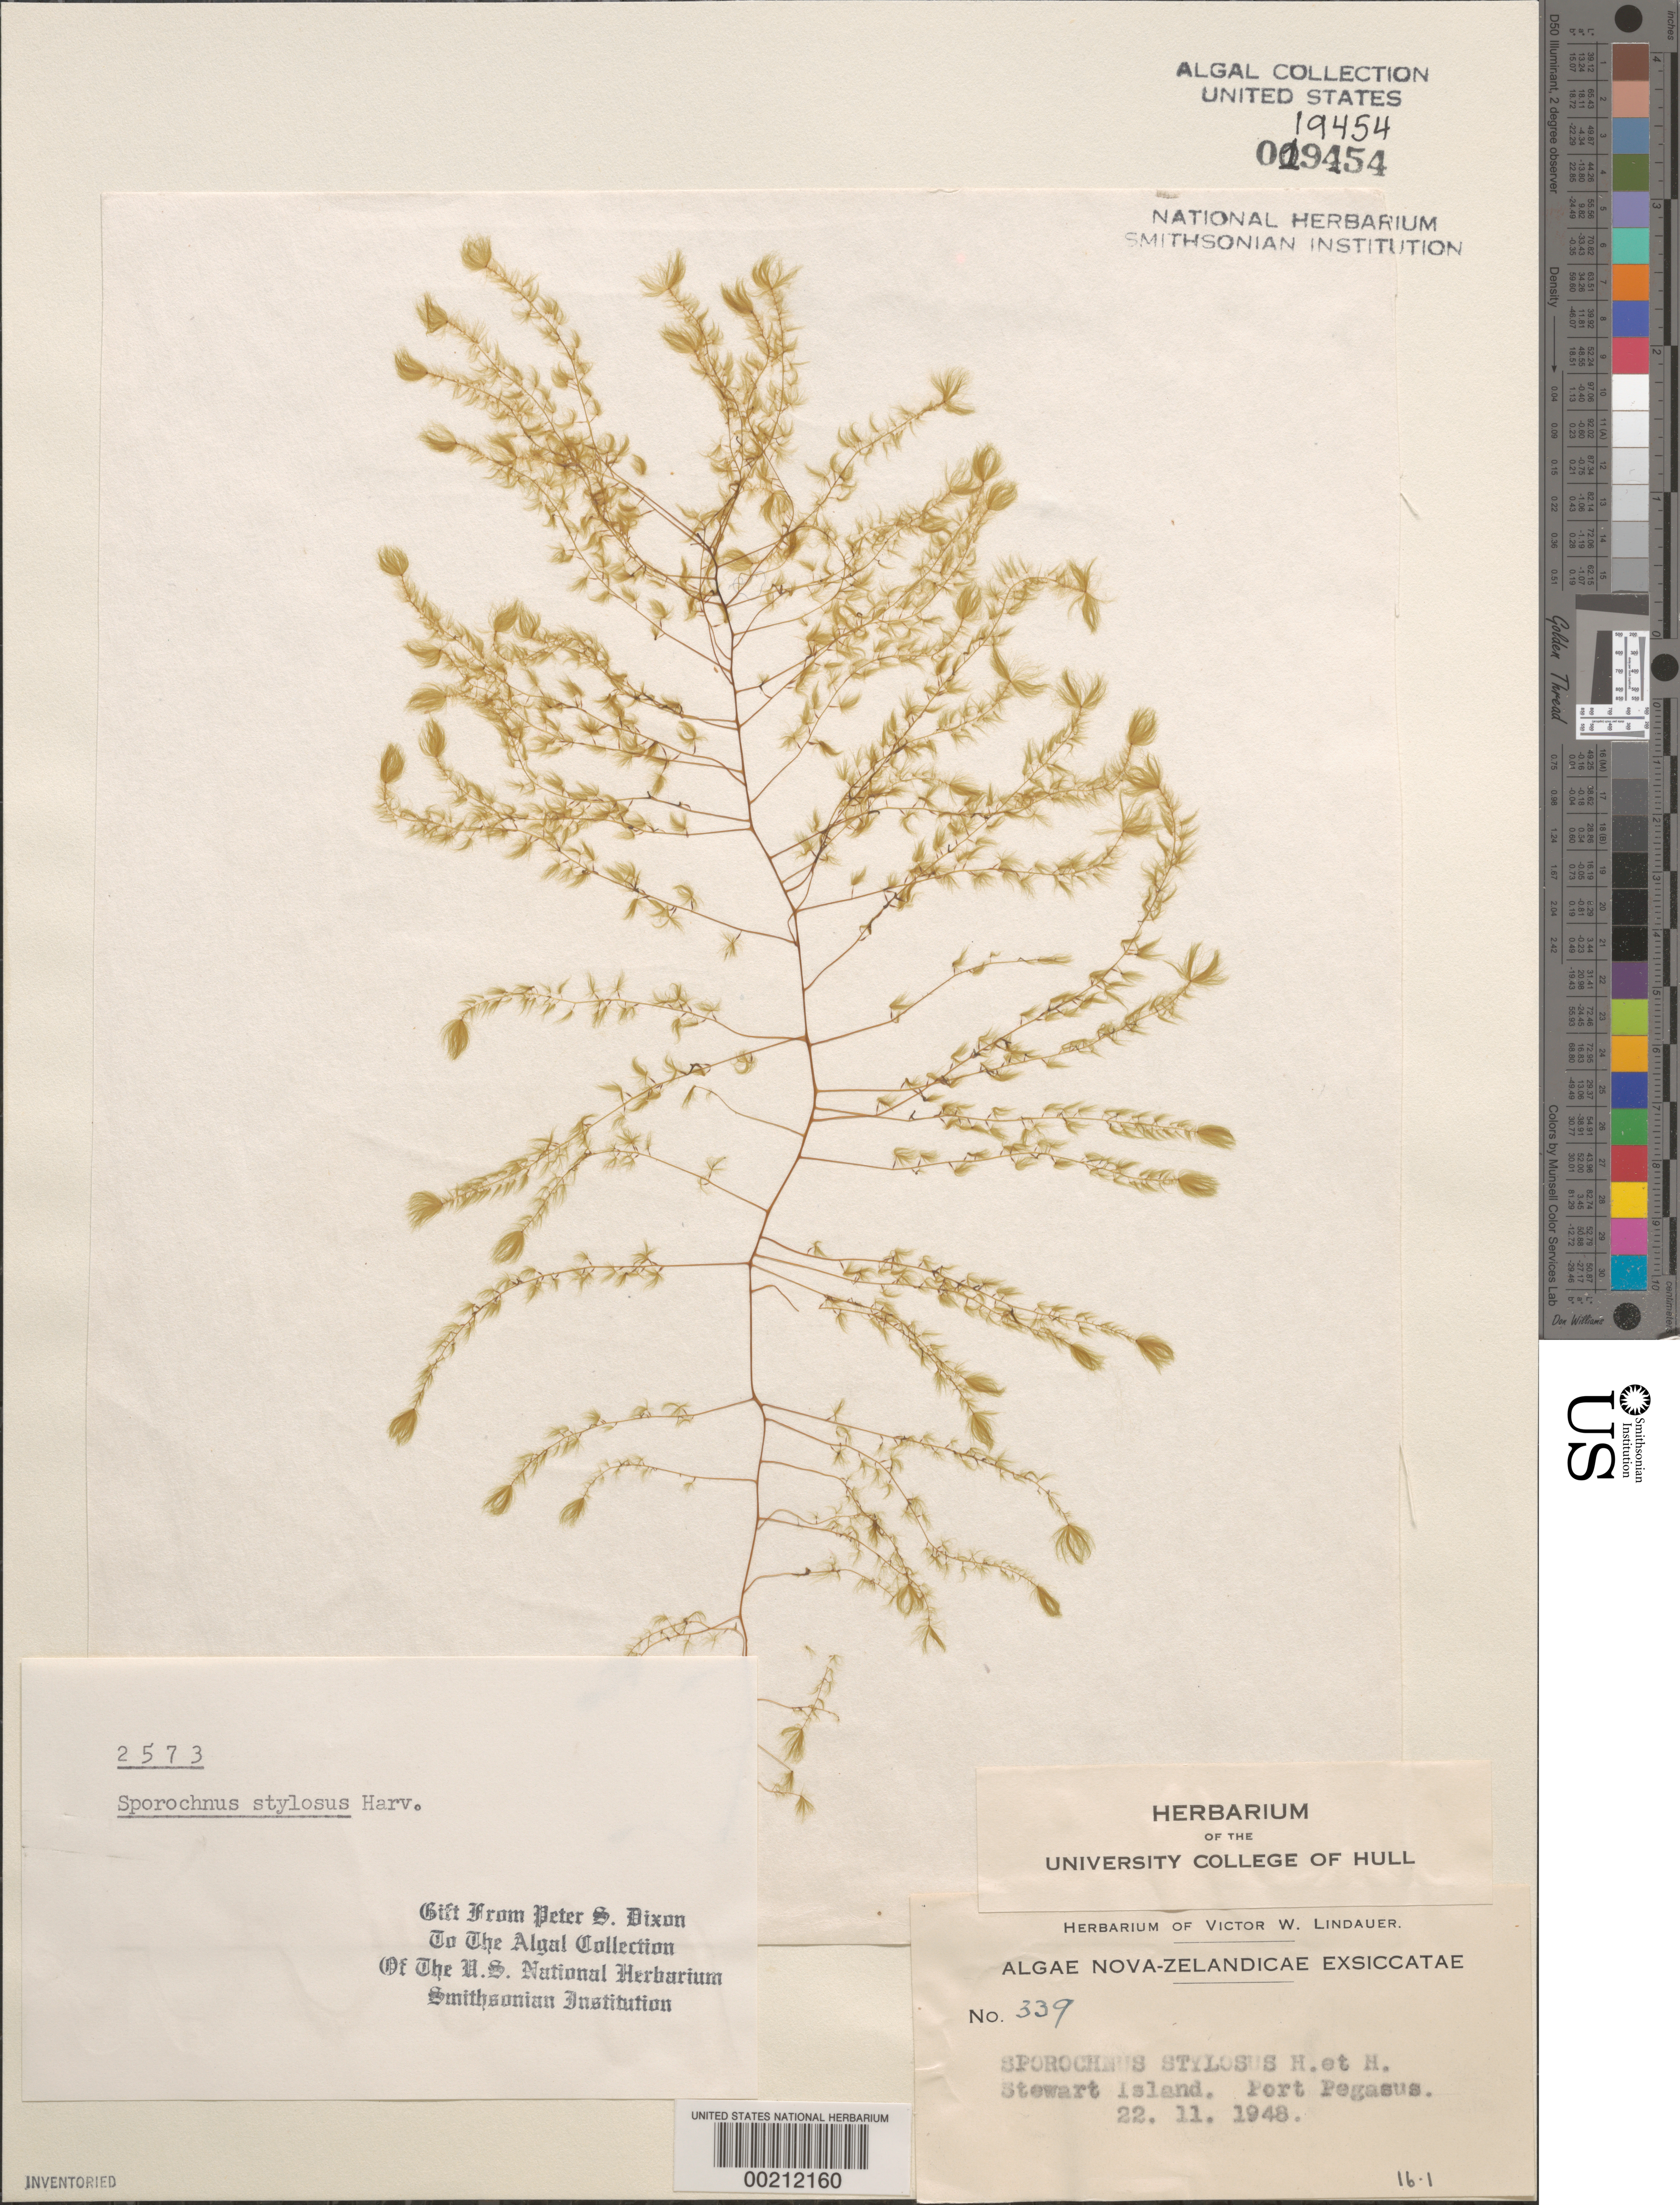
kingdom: Chromista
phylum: Ochrophyta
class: Phaeophyceae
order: Sporochnales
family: Sporochnaceae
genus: Sporochnus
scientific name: Sporochnus stylosus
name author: Harv.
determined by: Dixon, P. S.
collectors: V. Lindauer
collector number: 339 & PSD 2573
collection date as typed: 22 Nov 1948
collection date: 1948-11-22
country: New Zealand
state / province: Southland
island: Stewart Island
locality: Port Pegasus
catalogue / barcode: US 19454